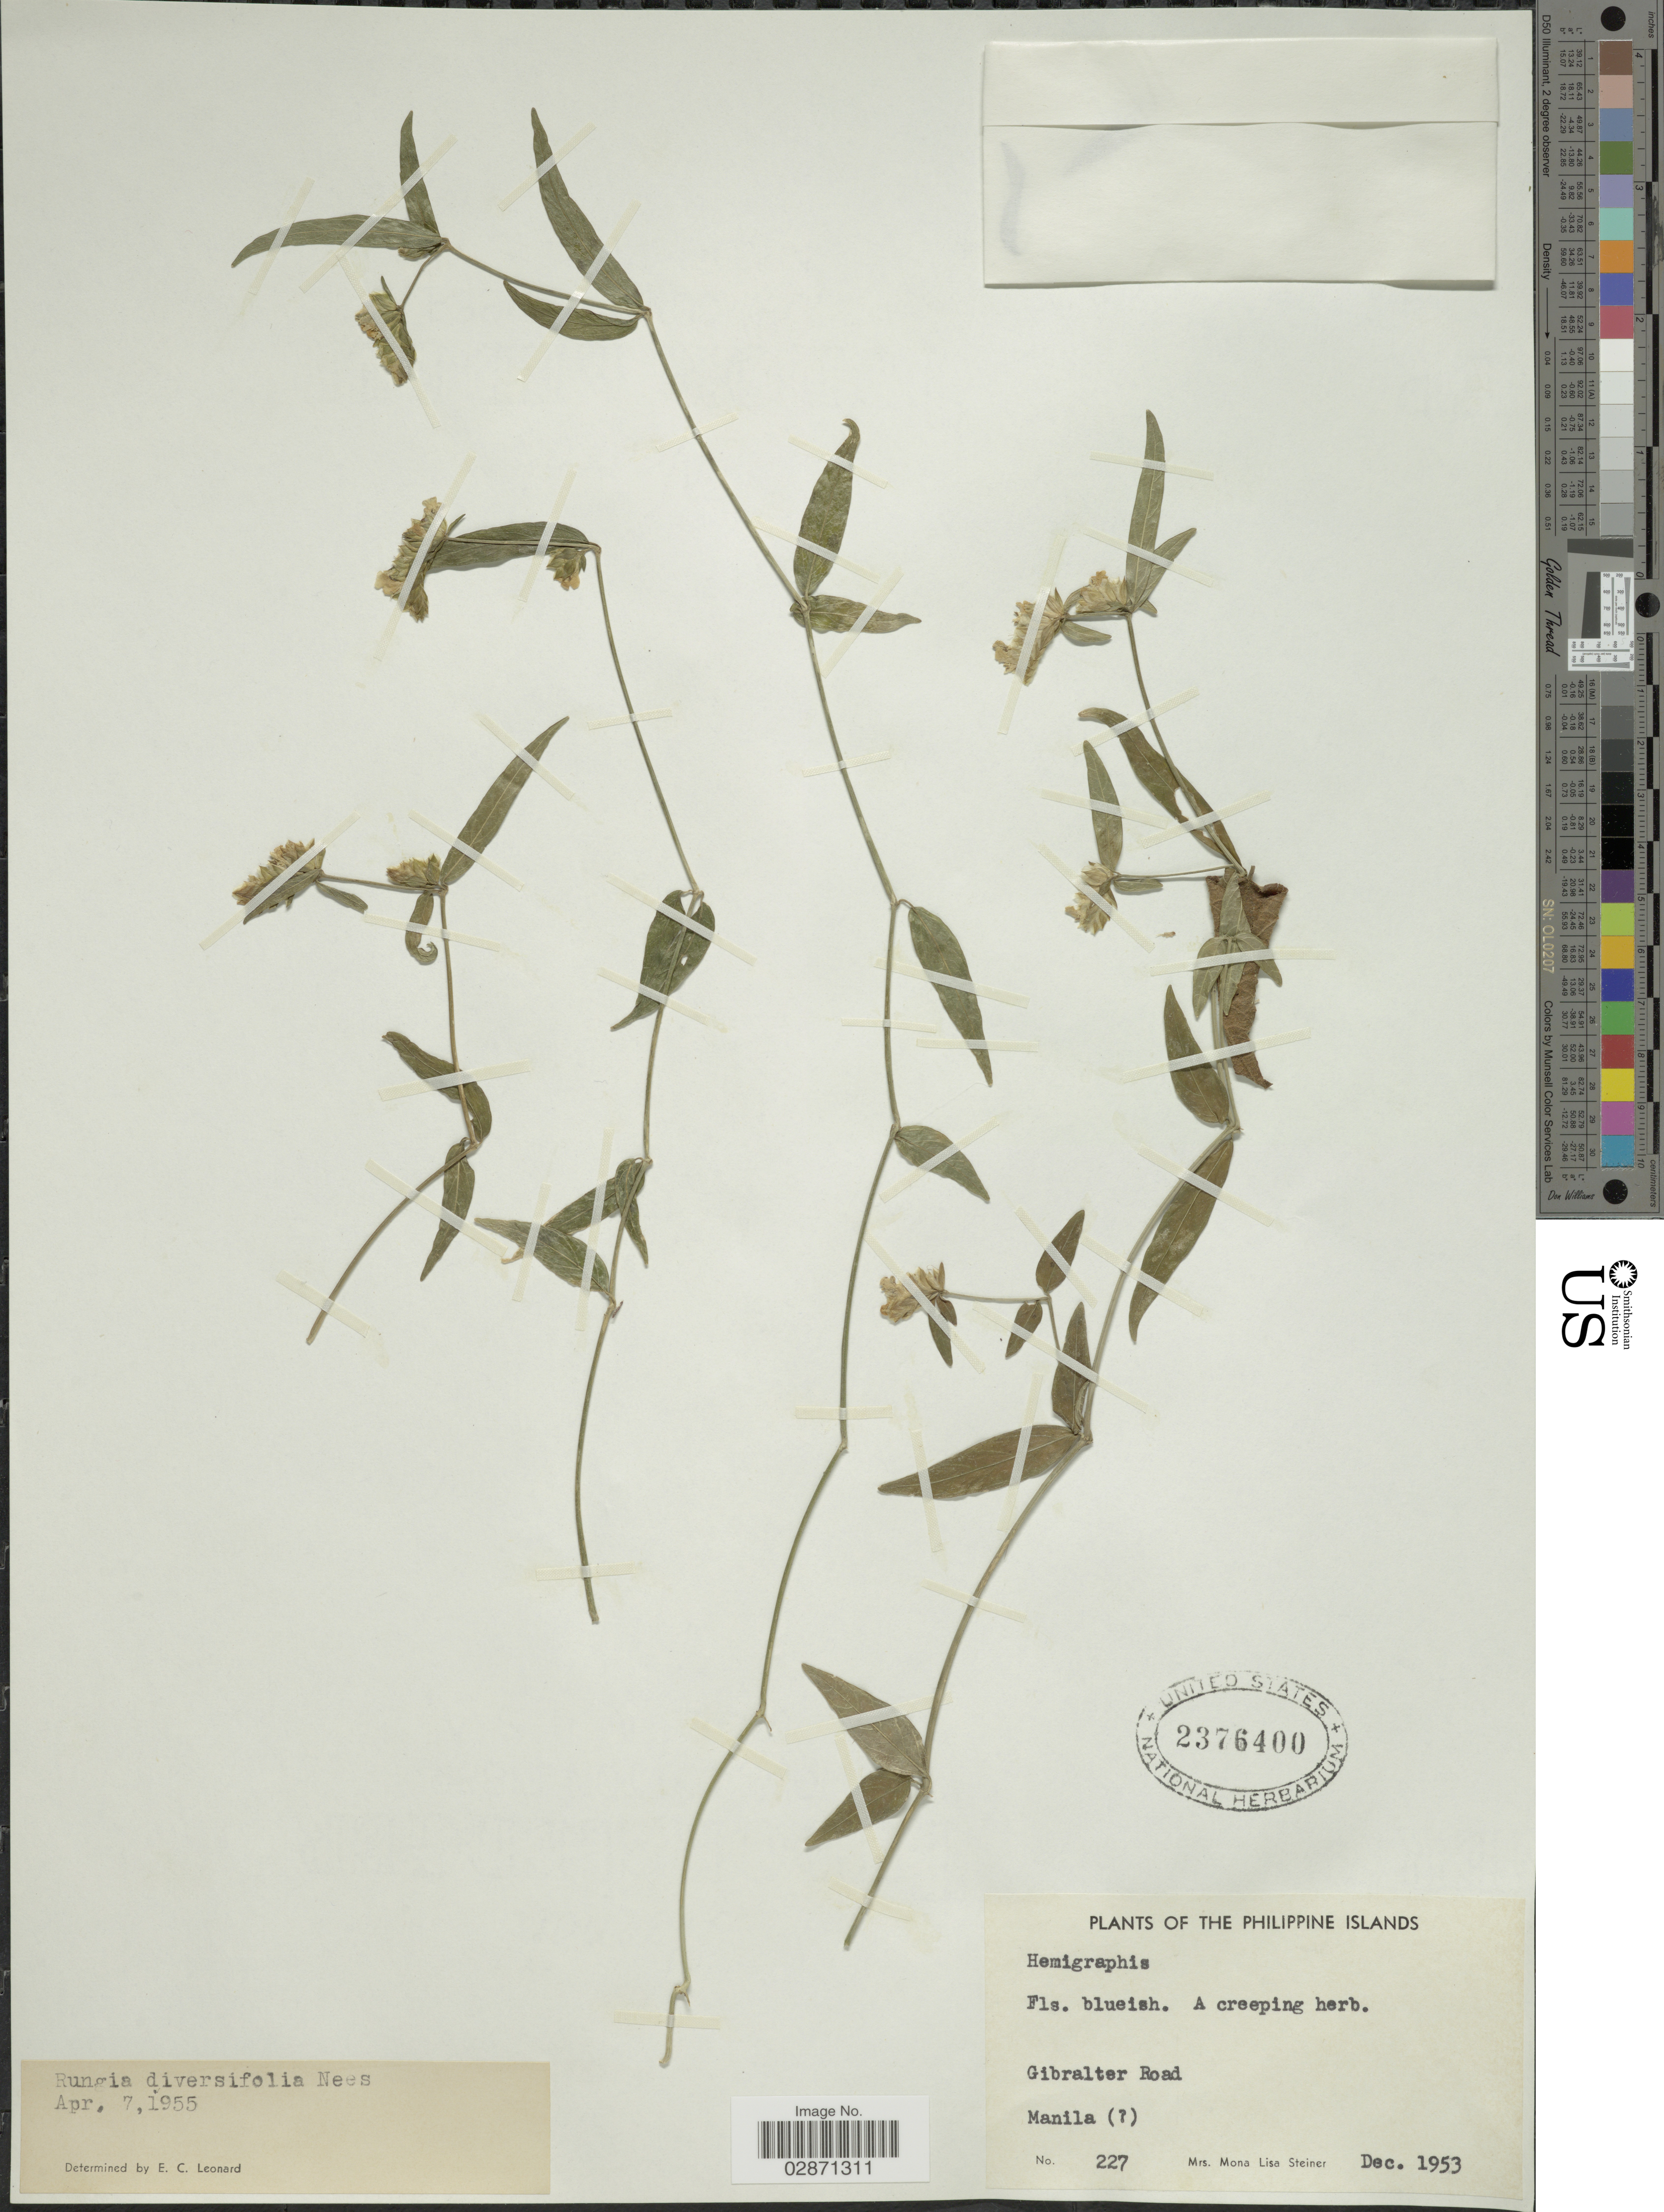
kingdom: Plantae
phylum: Tracheophyta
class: Magnoliopsida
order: Lamiales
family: Acanthaceae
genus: Rungia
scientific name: Rungia diversiformis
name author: Nees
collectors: M. Steiner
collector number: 227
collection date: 1953-12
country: Philippines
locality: Gibraltar Road. Manila.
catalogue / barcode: US 2376400